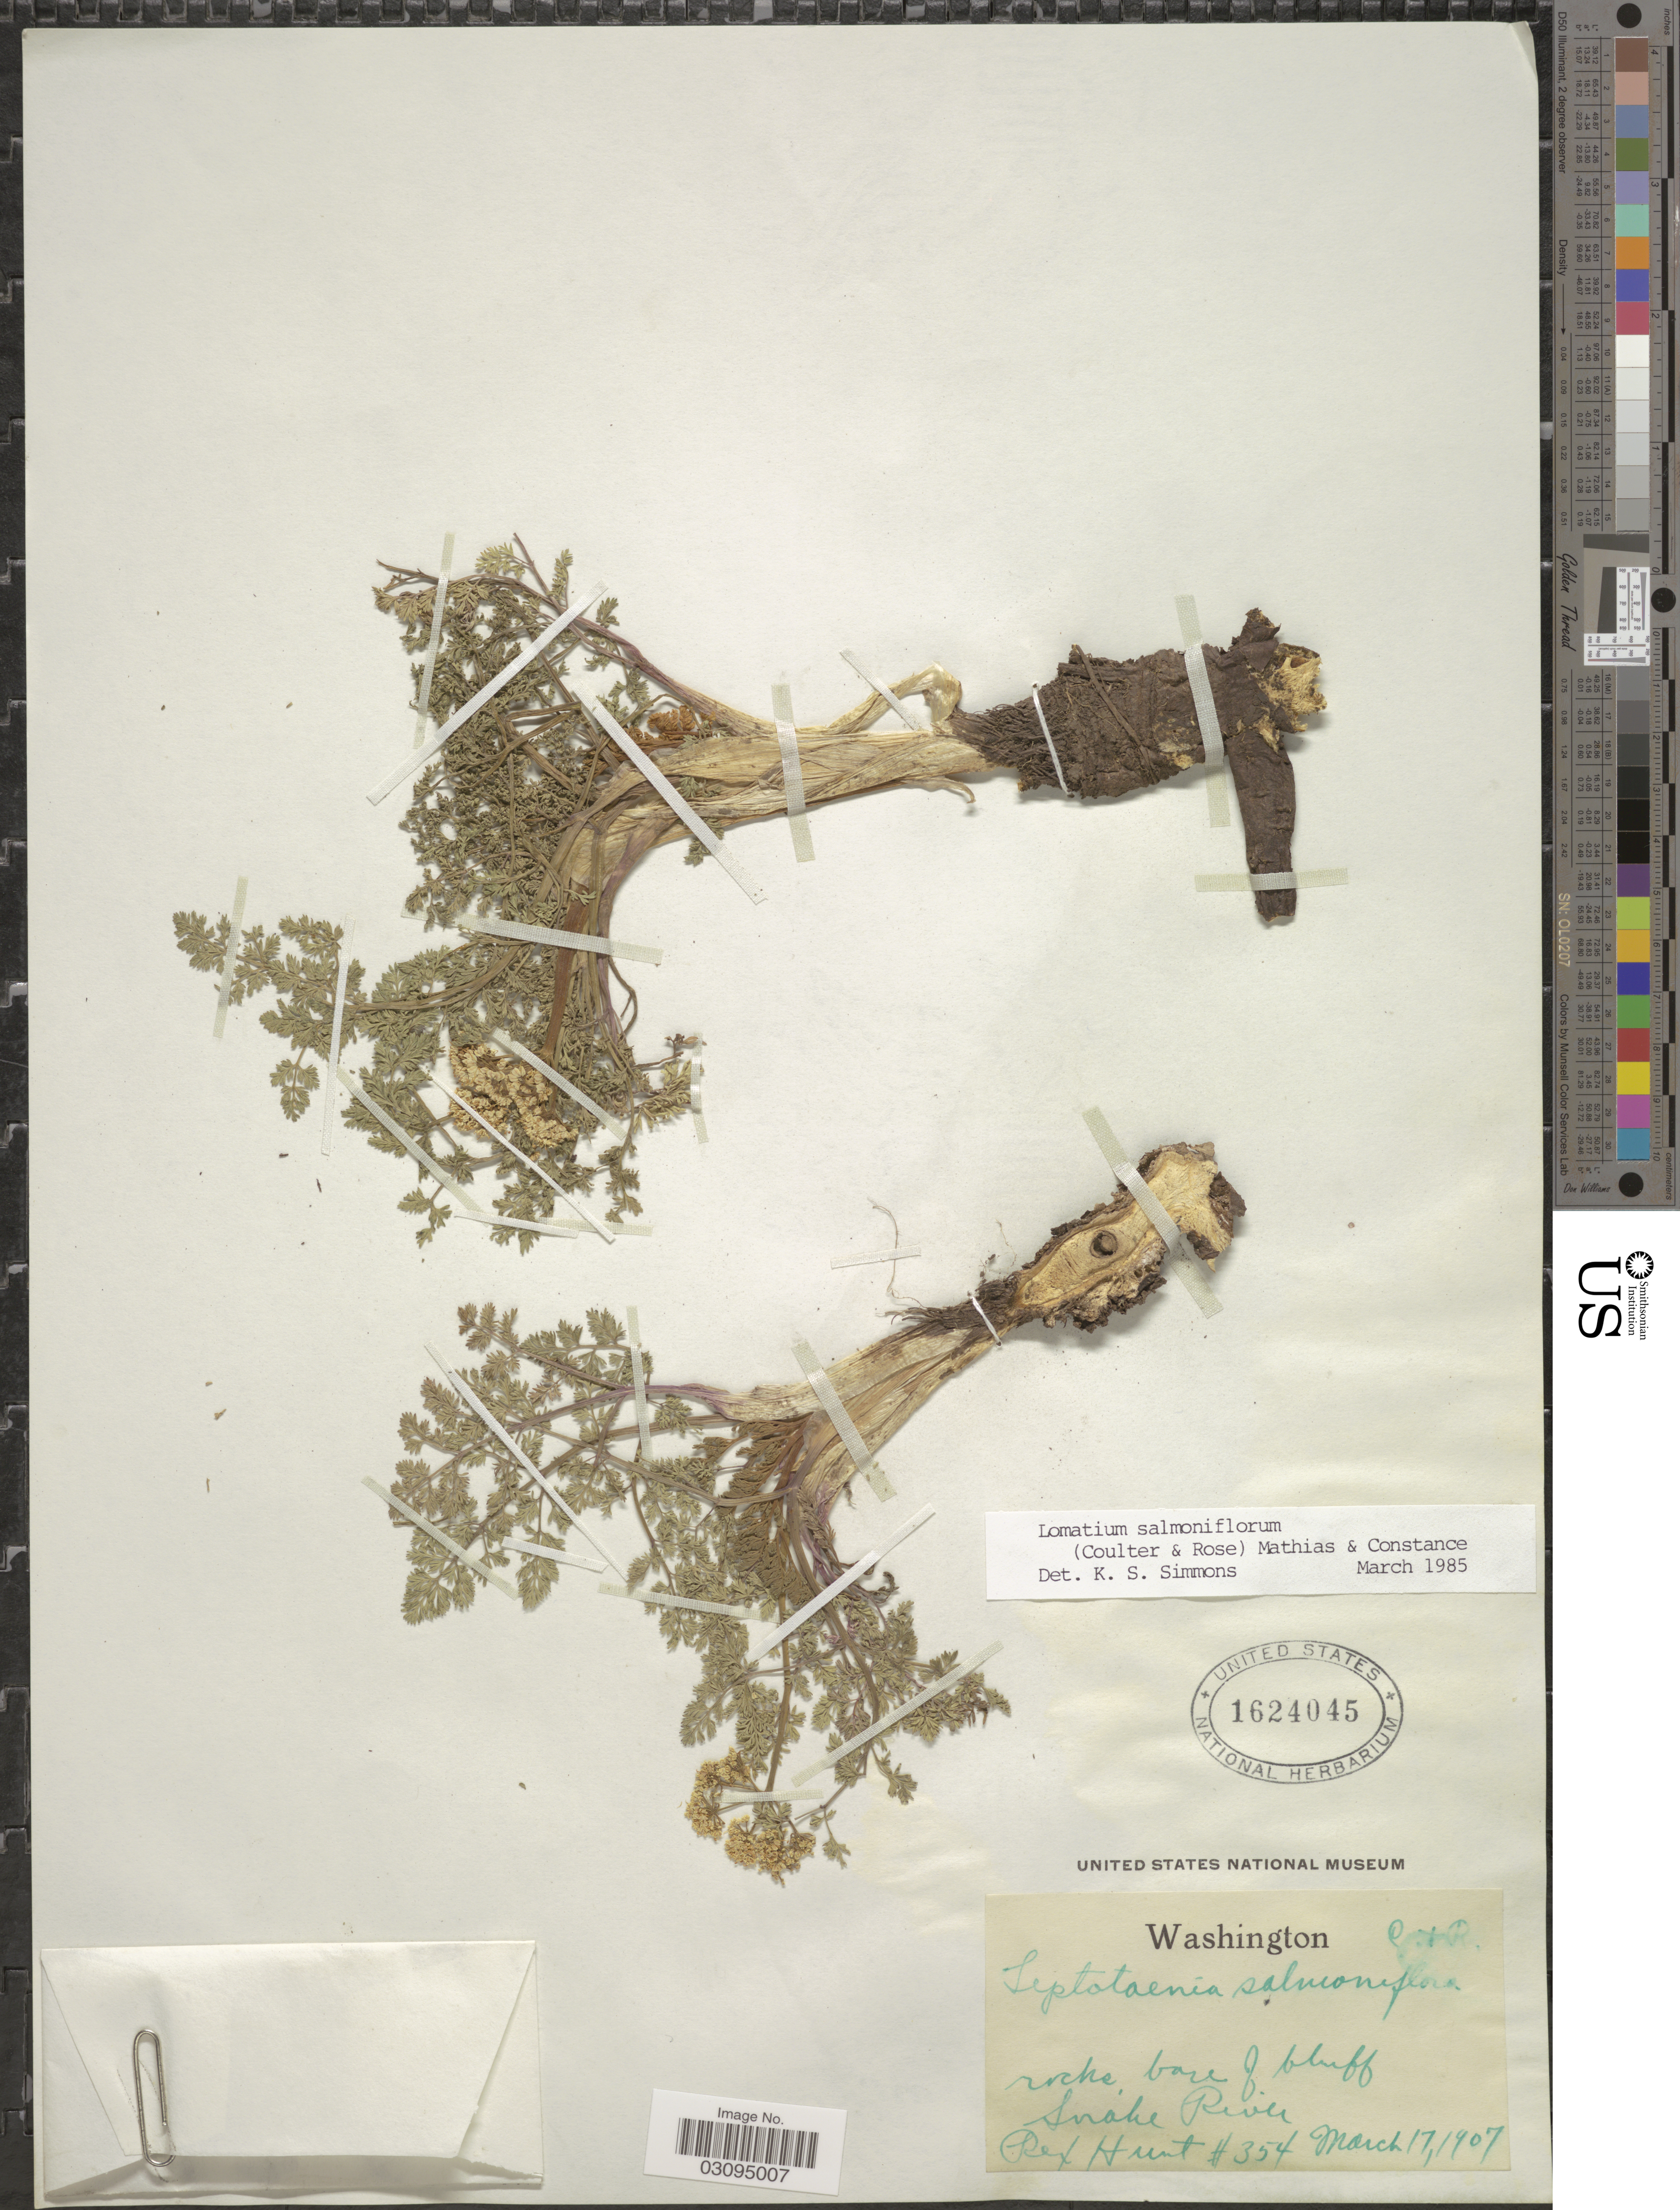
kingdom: Plantae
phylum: Tracheophyta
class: Magnoliopsida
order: Apiales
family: Apiaceae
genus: Lomatium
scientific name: Lomatium salmoniflorum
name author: (J.M. Coult. & Rose) Mathias & Constance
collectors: R. Hunt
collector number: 354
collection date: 1907-03-17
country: United States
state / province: Washington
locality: Snake River.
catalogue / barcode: US 1624045